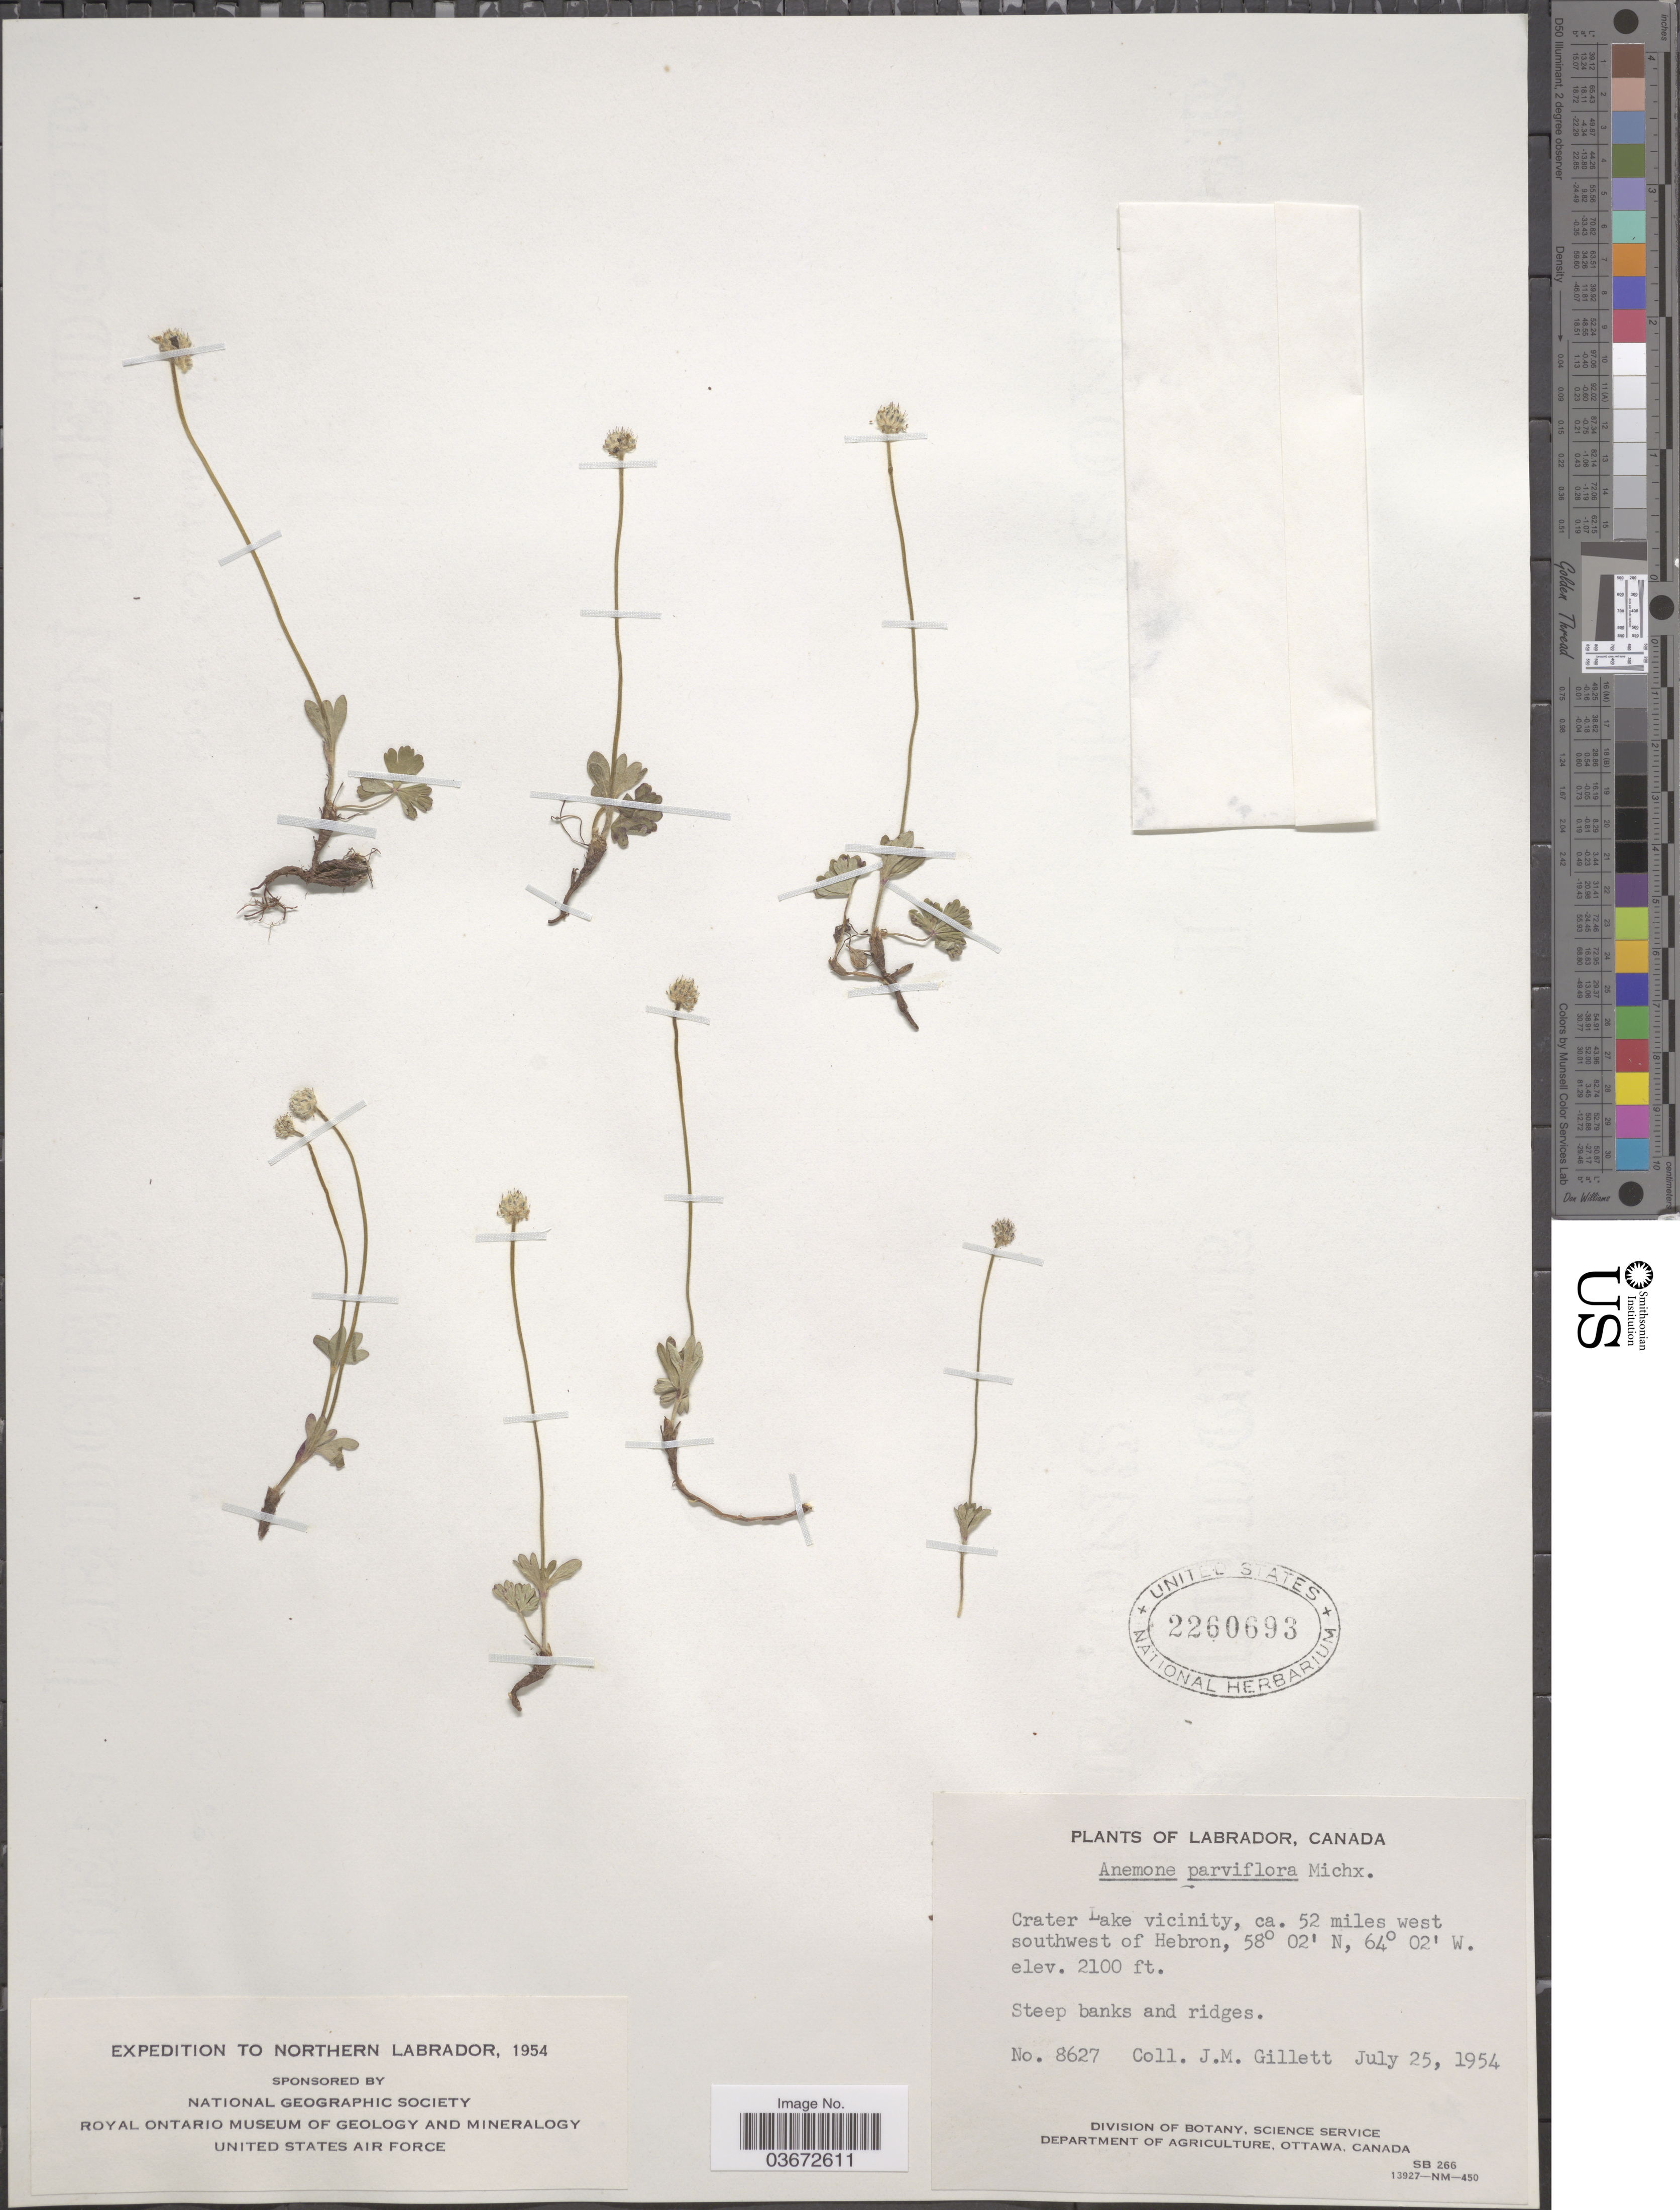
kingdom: Plantae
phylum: Tracheophyta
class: Magnoliopsida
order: Ranunculales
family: Ranunculaceae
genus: Anemone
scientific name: Anemone parviflora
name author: Michx.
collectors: J. M. Gillett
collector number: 8627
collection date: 1954-07-25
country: Canada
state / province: Newfoundland and Labrador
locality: Labrador. Crater Lake vicinity, ca. 52 miles west southwest of Hebron.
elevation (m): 640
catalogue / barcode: US 2260693